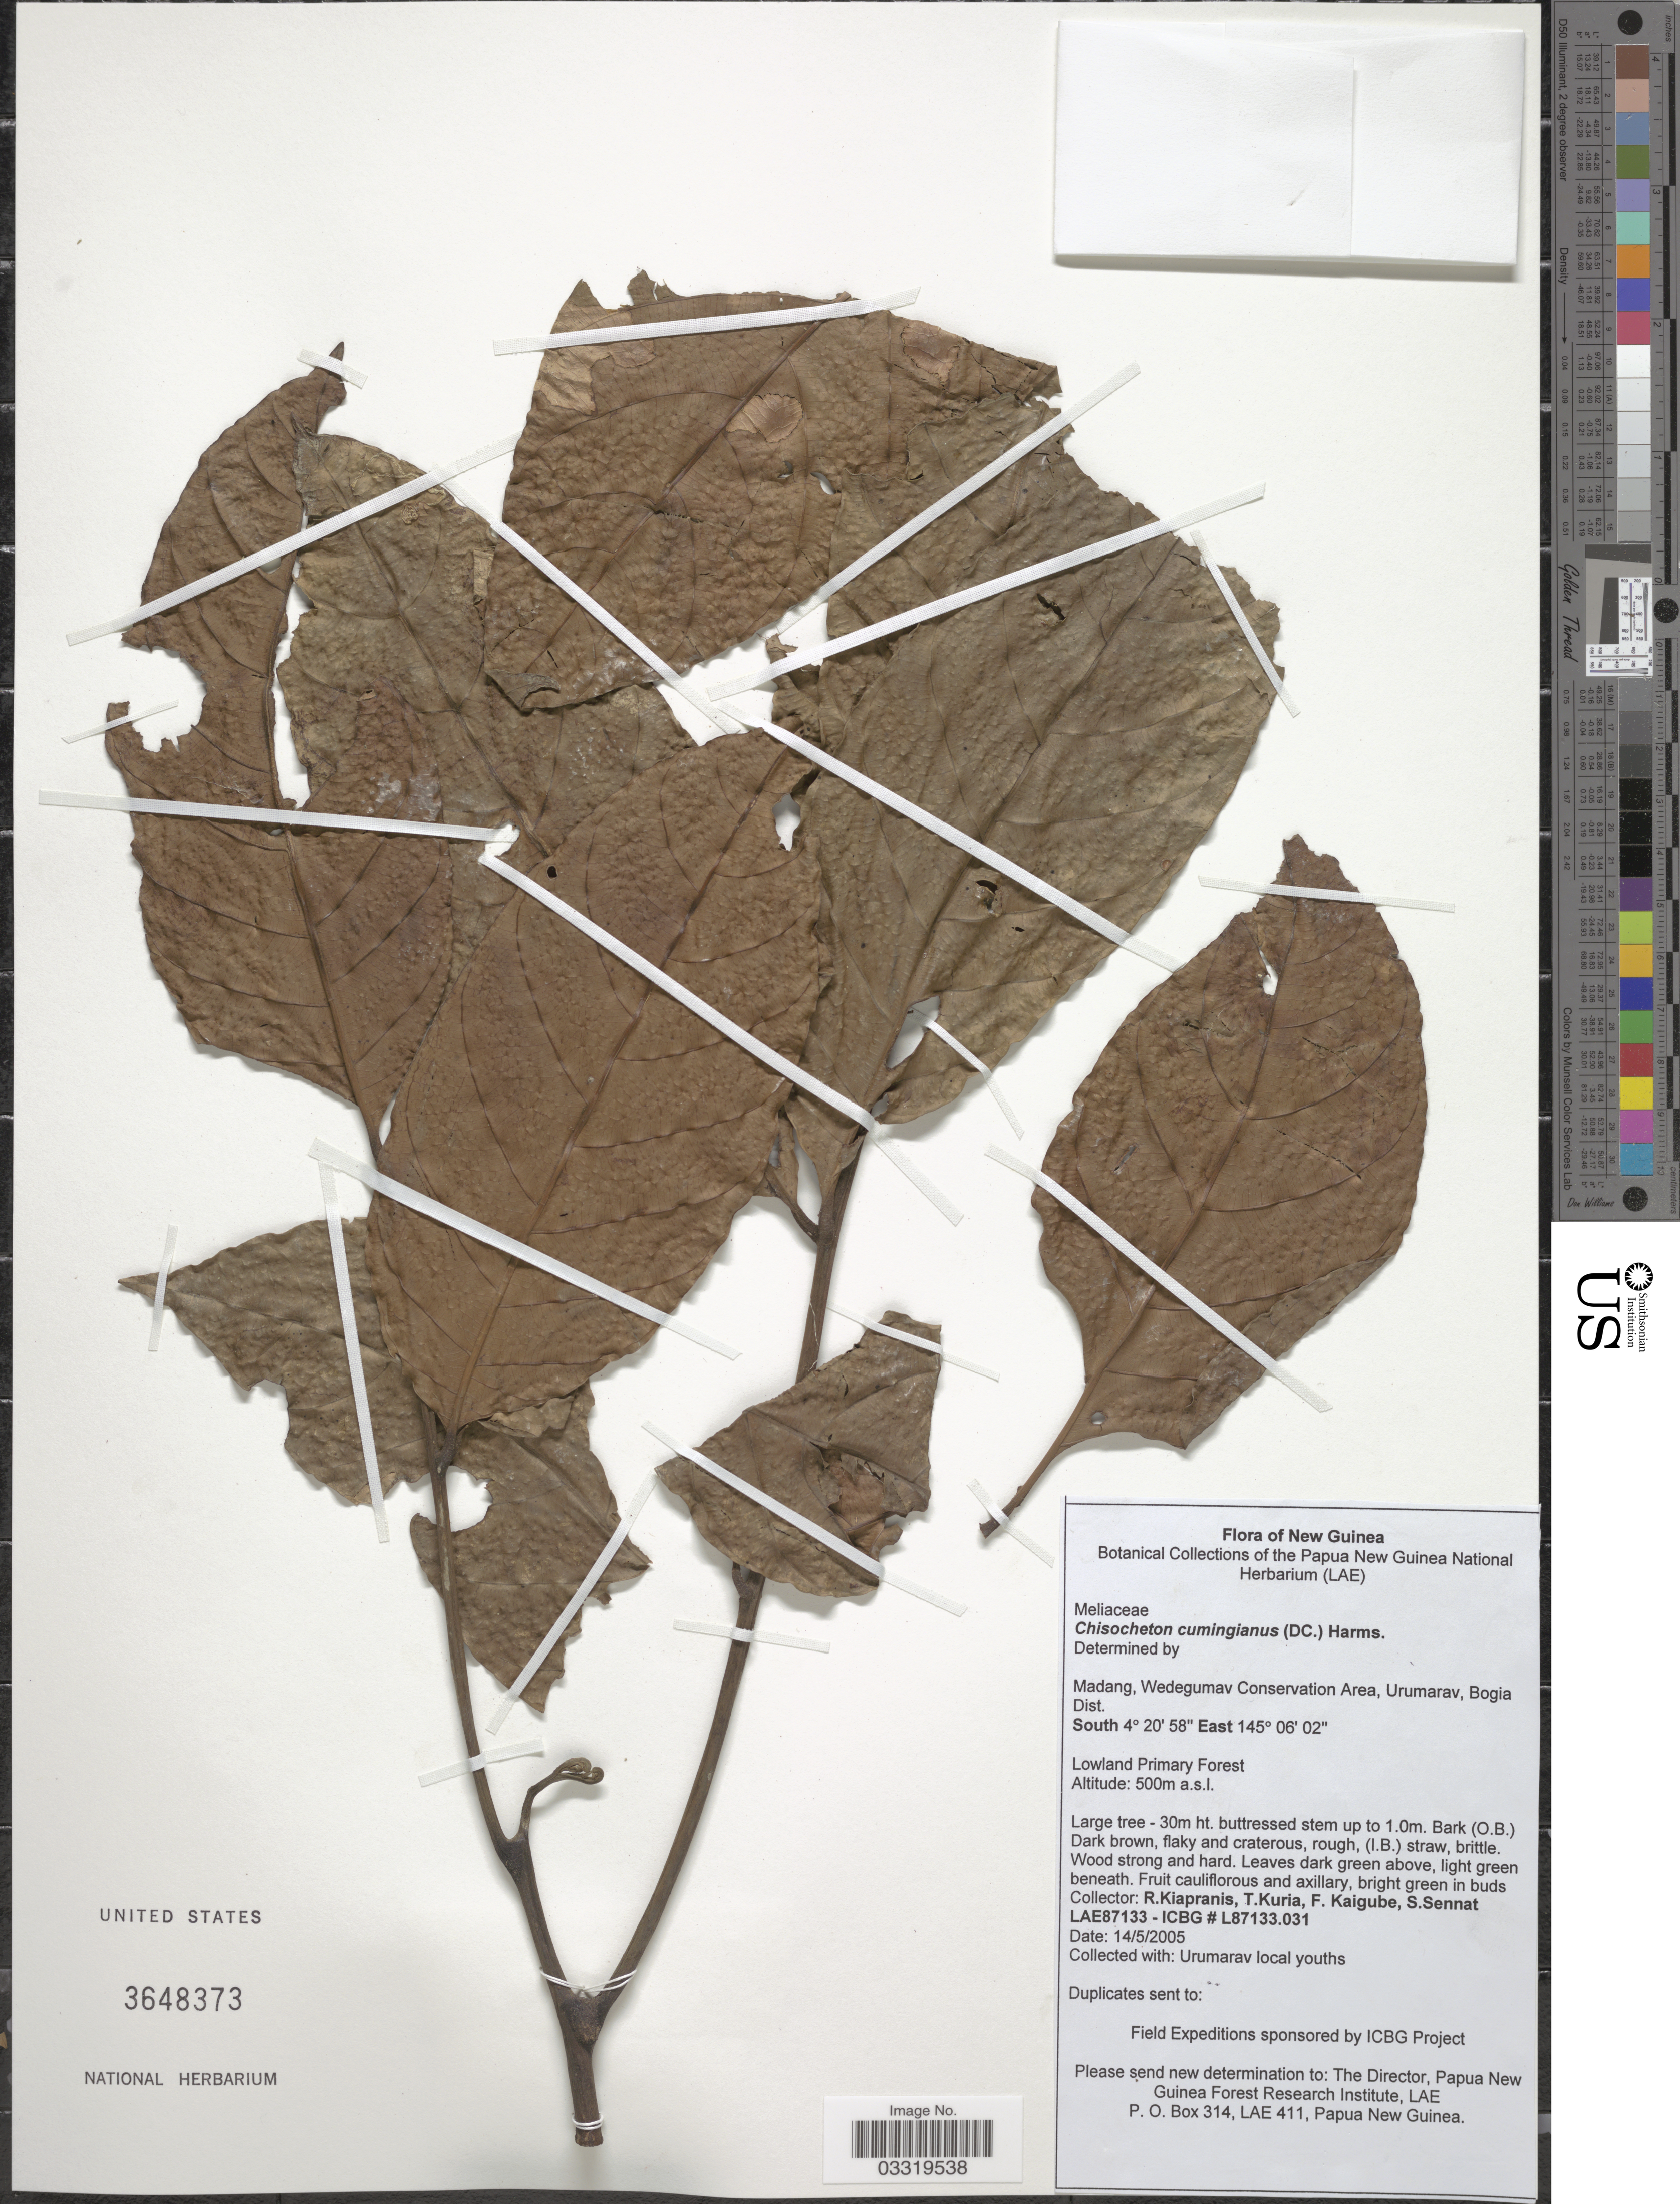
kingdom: Plantae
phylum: Tracheophyta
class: Magnoliopsida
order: Sapindales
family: Meliaceae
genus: Chisocheton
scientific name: Chisocheton cumingianus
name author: (C. DC.) Harms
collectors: R. Kiapranis, T. Kuria, J. Kaigube & G. Sennat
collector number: LAE87133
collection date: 2005-05-14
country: Papua New Guinea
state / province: Madang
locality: New Guinea, Madang, Wedegumav Conversation Area, Urumarav, Bogia Dist.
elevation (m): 500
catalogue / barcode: US 3648373